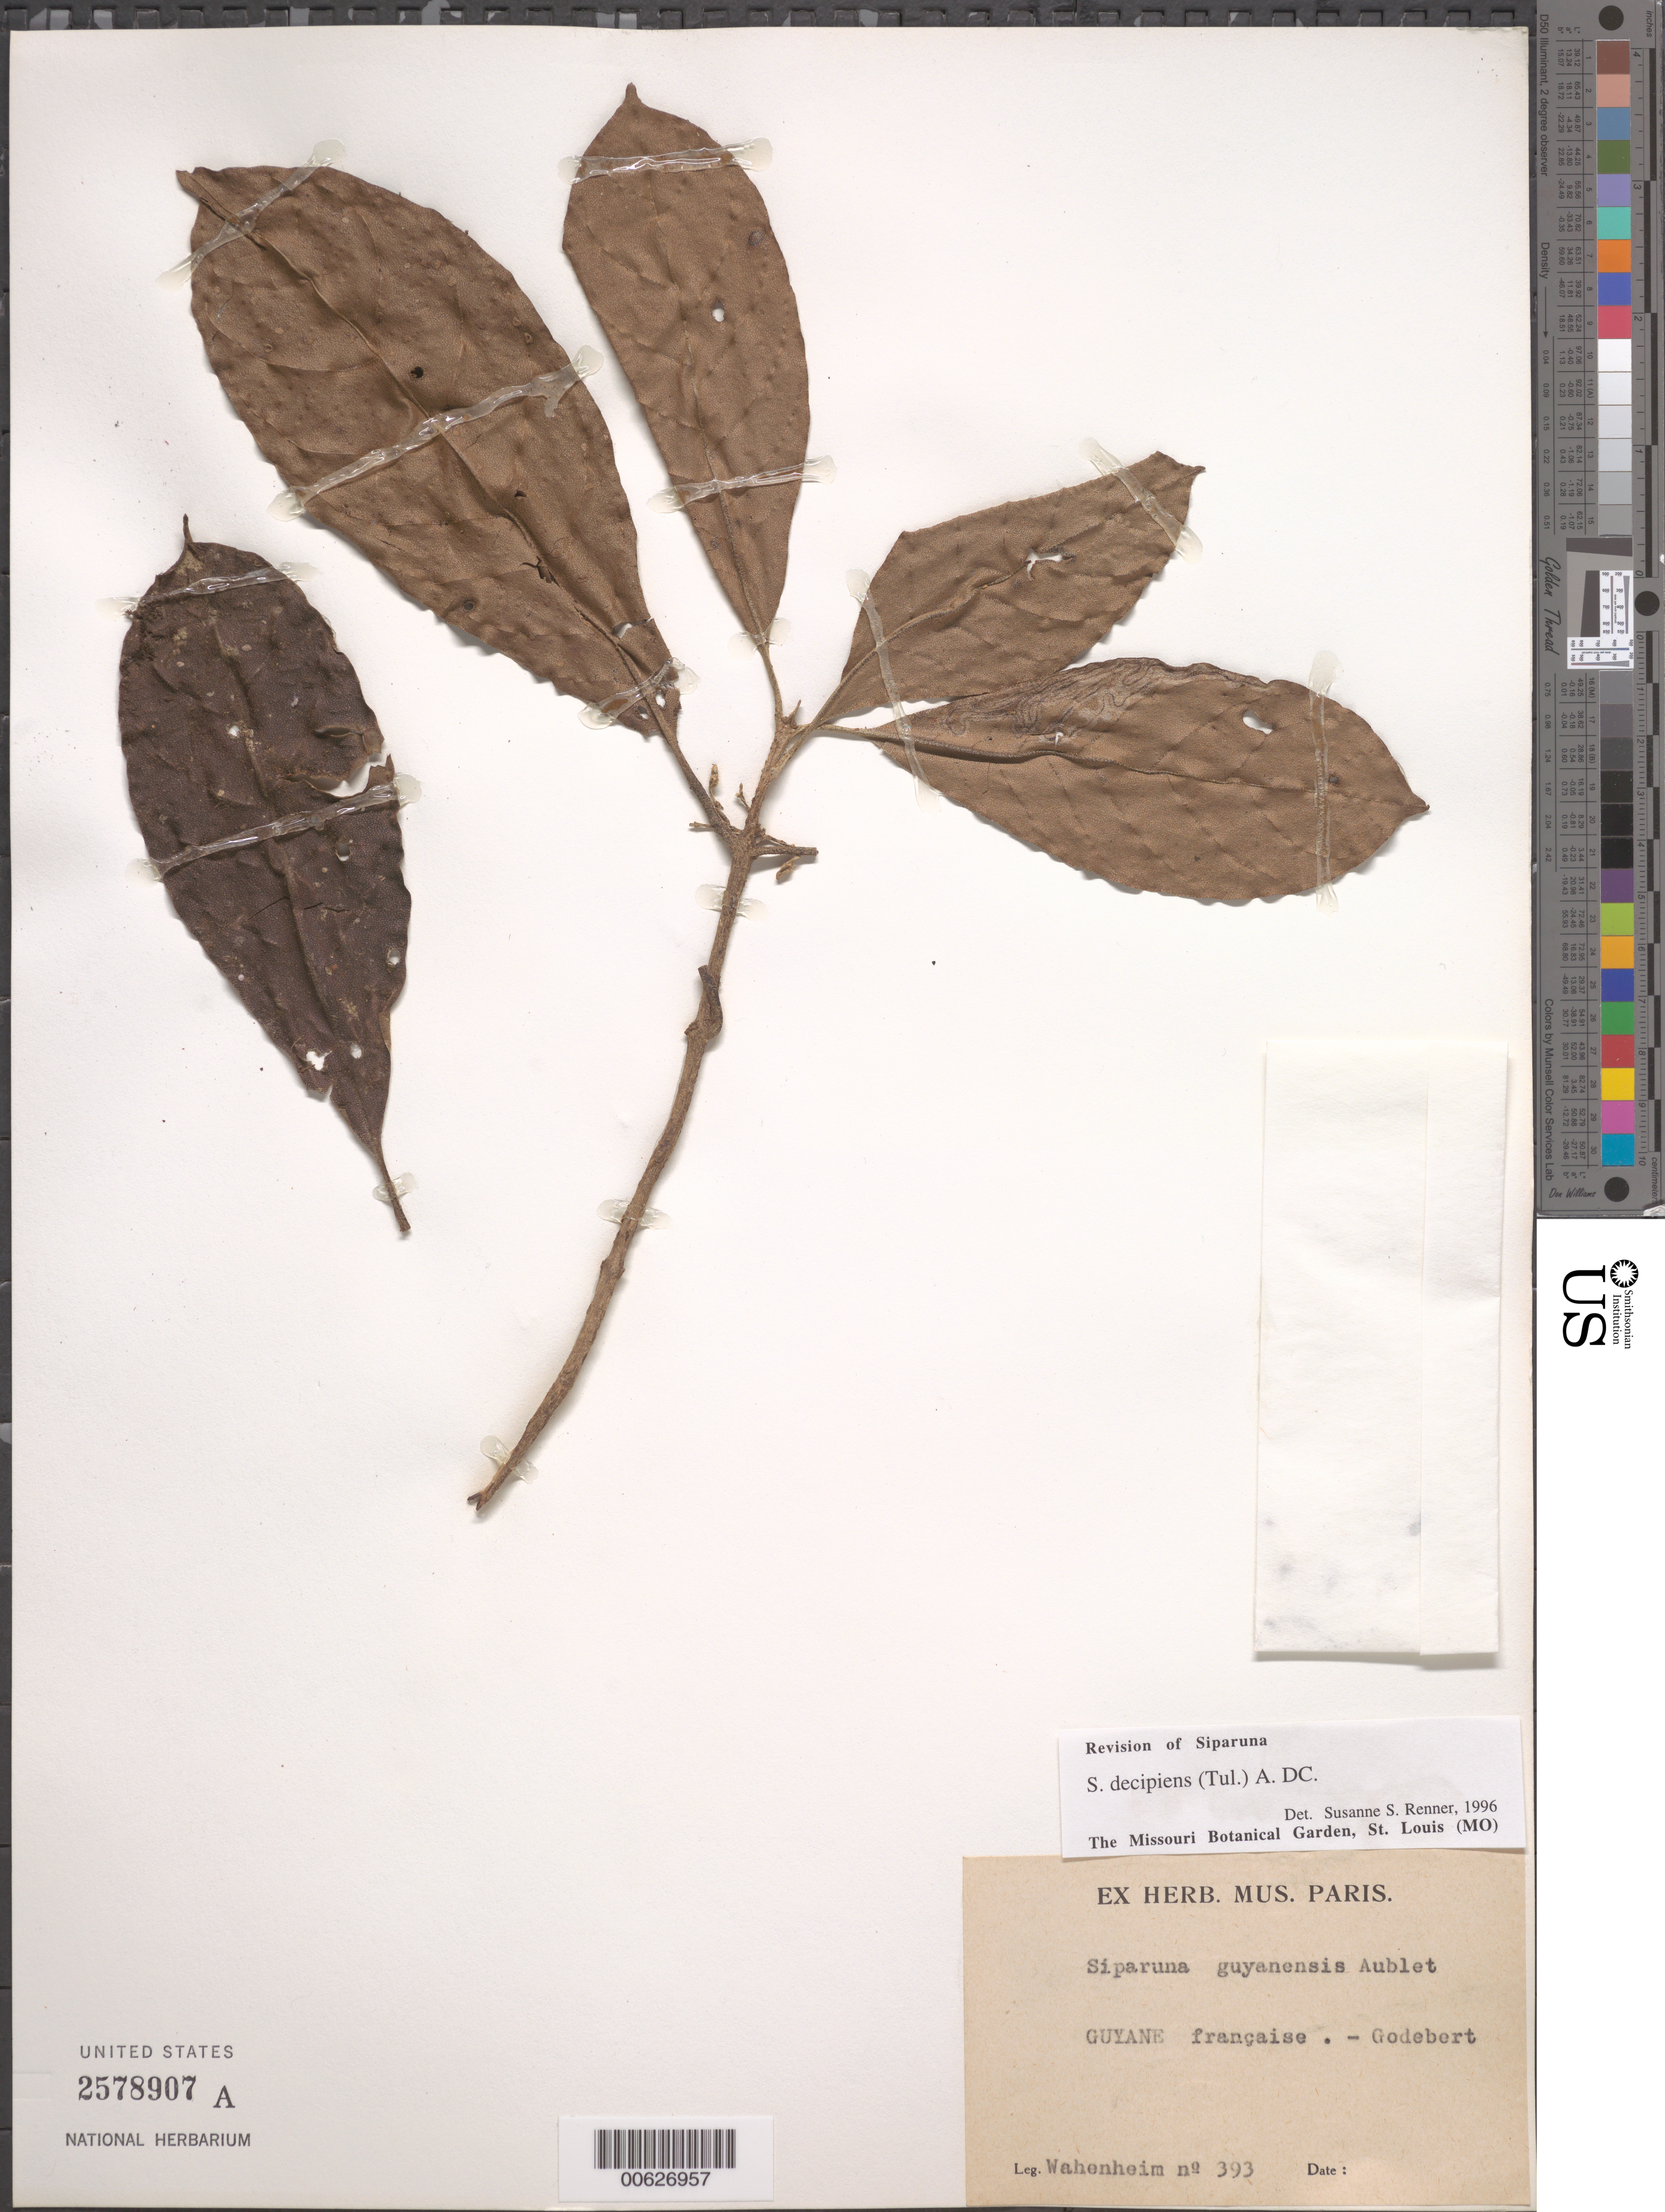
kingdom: Plantae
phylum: Tracheophyta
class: Magnoliopsida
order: Laurales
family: Siparunaceae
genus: Siparuna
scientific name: Siparuna decipiens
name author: (Tul.) A. DC.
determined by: Renner, S. S.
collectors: G. Wachenheim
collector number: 393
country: French Guiana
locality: Godebert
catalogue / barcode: US 2578907A